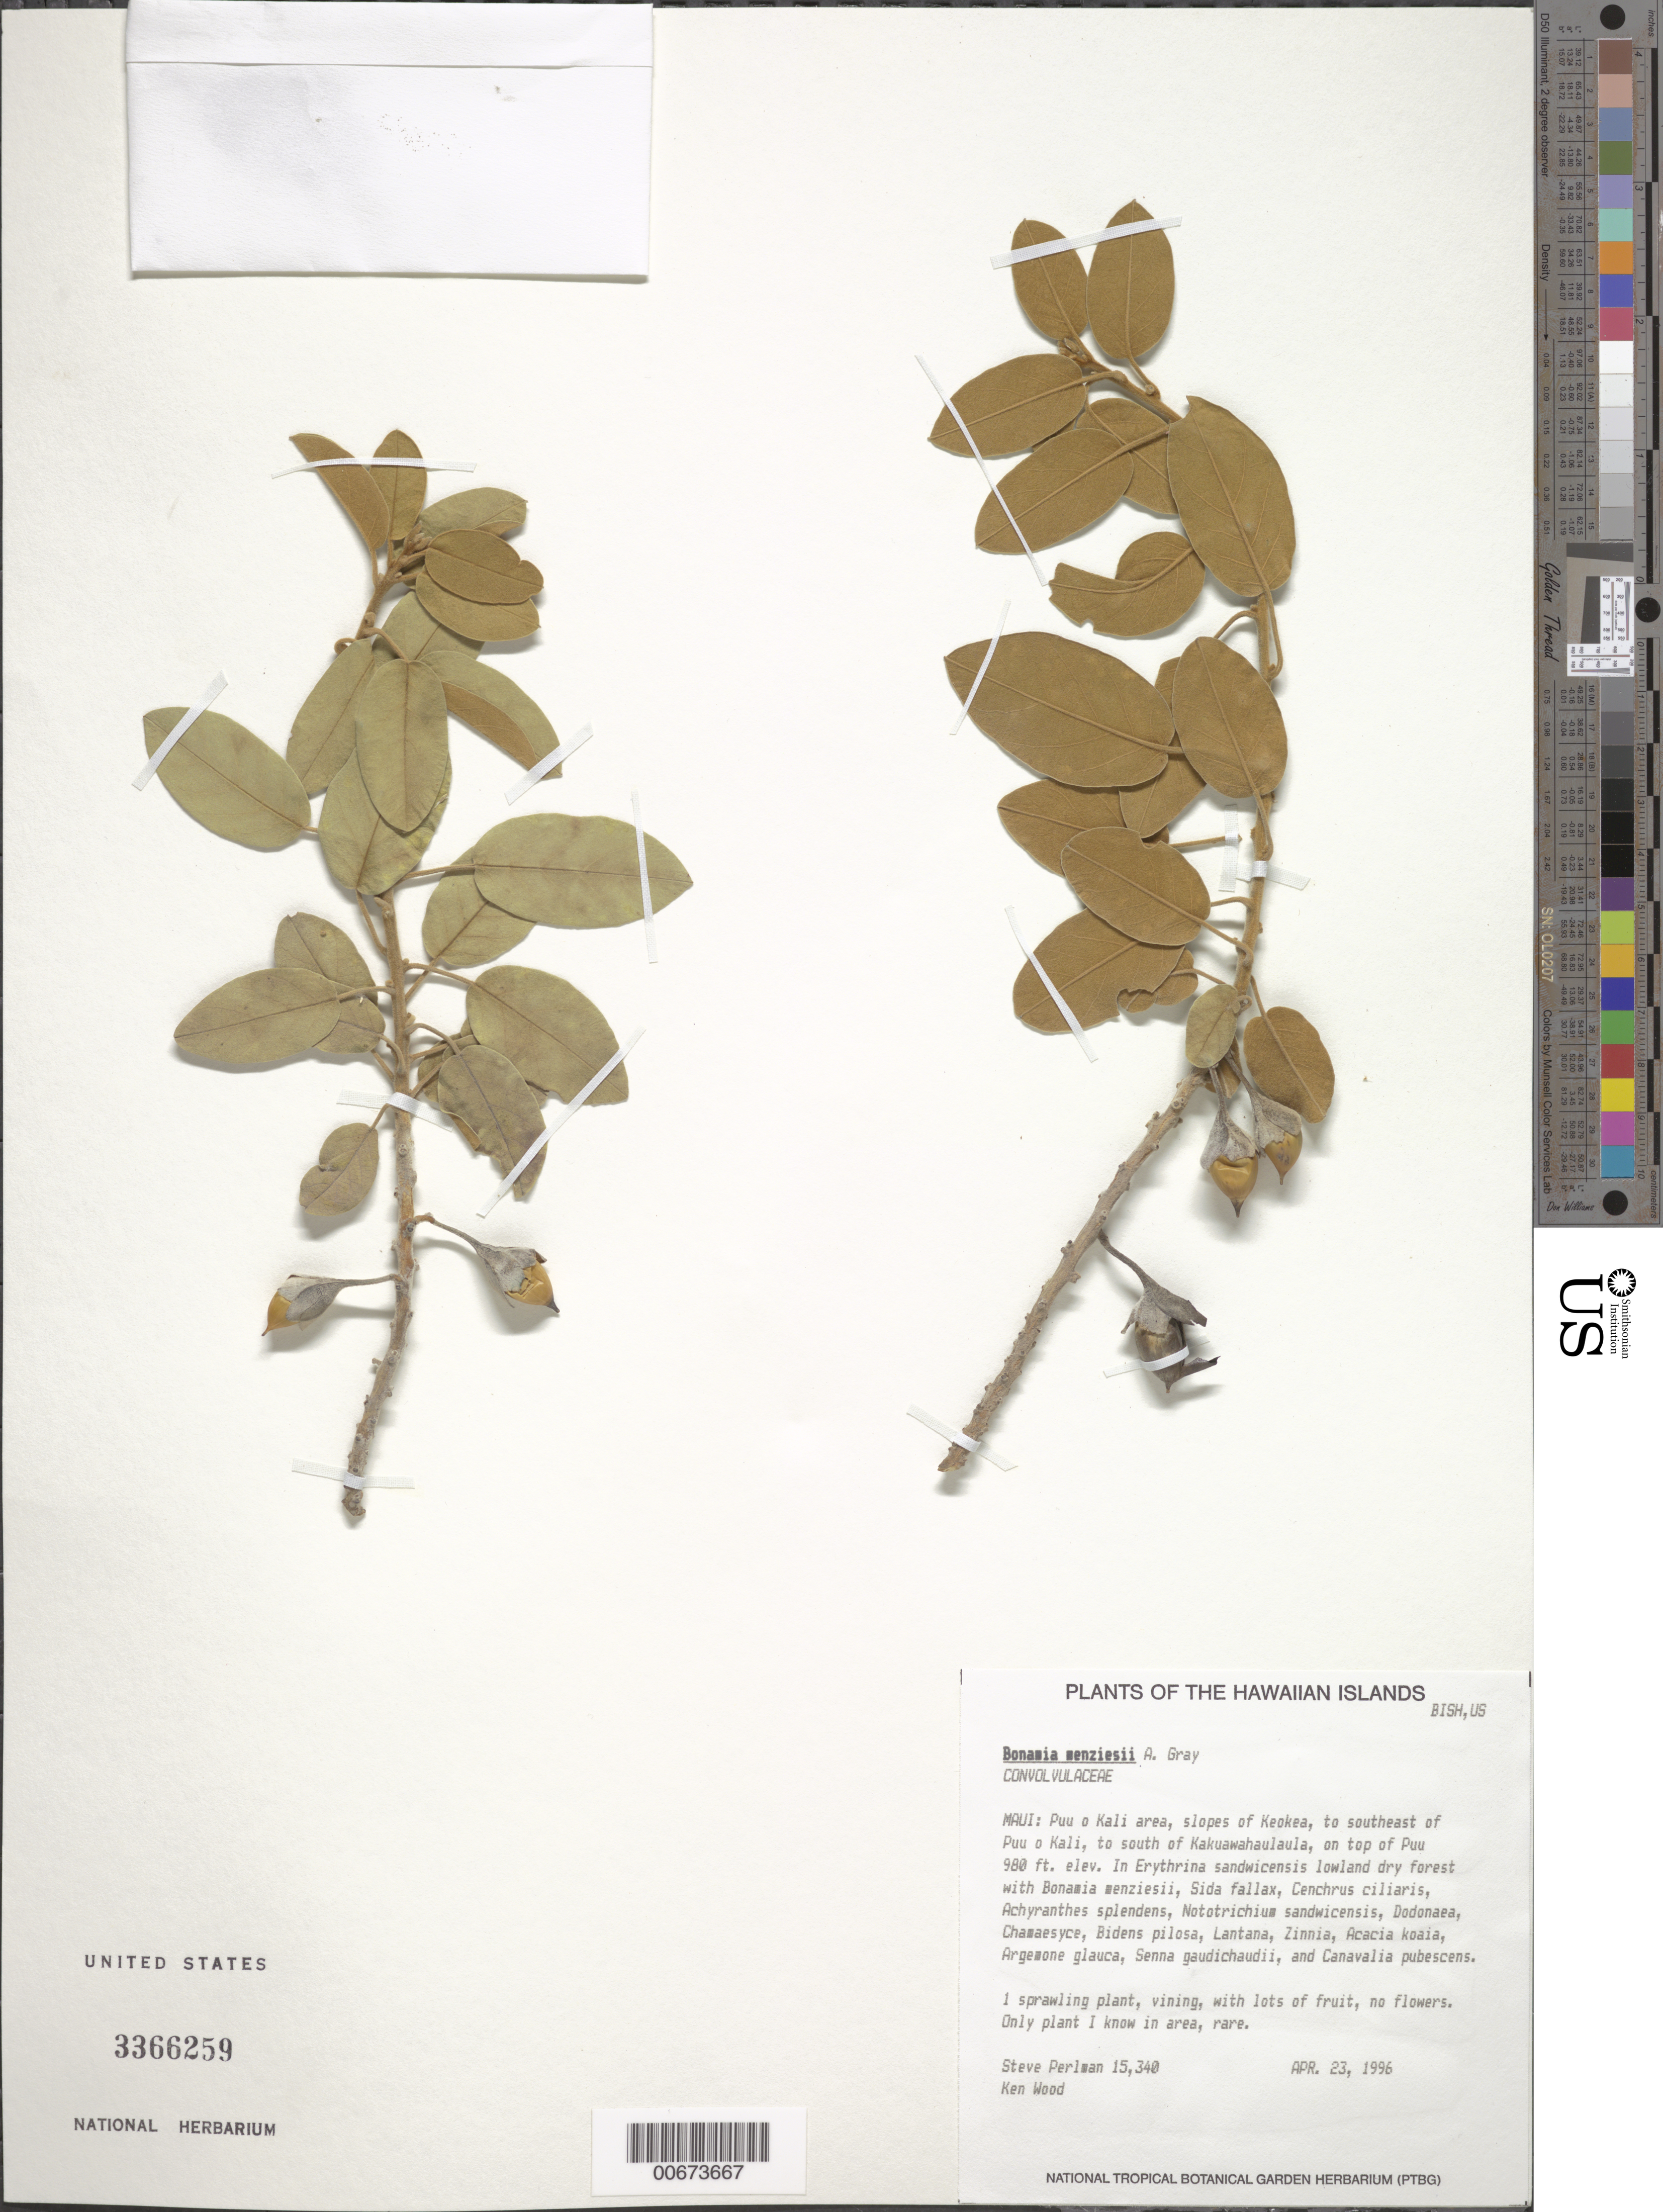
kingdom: Plantae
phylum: Tracheophyta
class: Magnoliopsida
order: Solanales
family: Convolvulaceae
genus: Bonamia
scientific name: Bonamia menziesii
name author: A. Gray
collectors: S. P. Perlman & K. Wood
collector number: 15340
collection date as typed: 23 Apr 1996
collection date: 1996-04-23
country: United States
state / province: Hawaii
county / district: Maui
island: Maui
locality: Pu'u o Kali area, slopes of Keokea, to southeast of Pu'u o Kali, to south of Kakuawahaulaula, on top of Pu'u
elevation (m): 299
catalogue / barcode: US 3366259